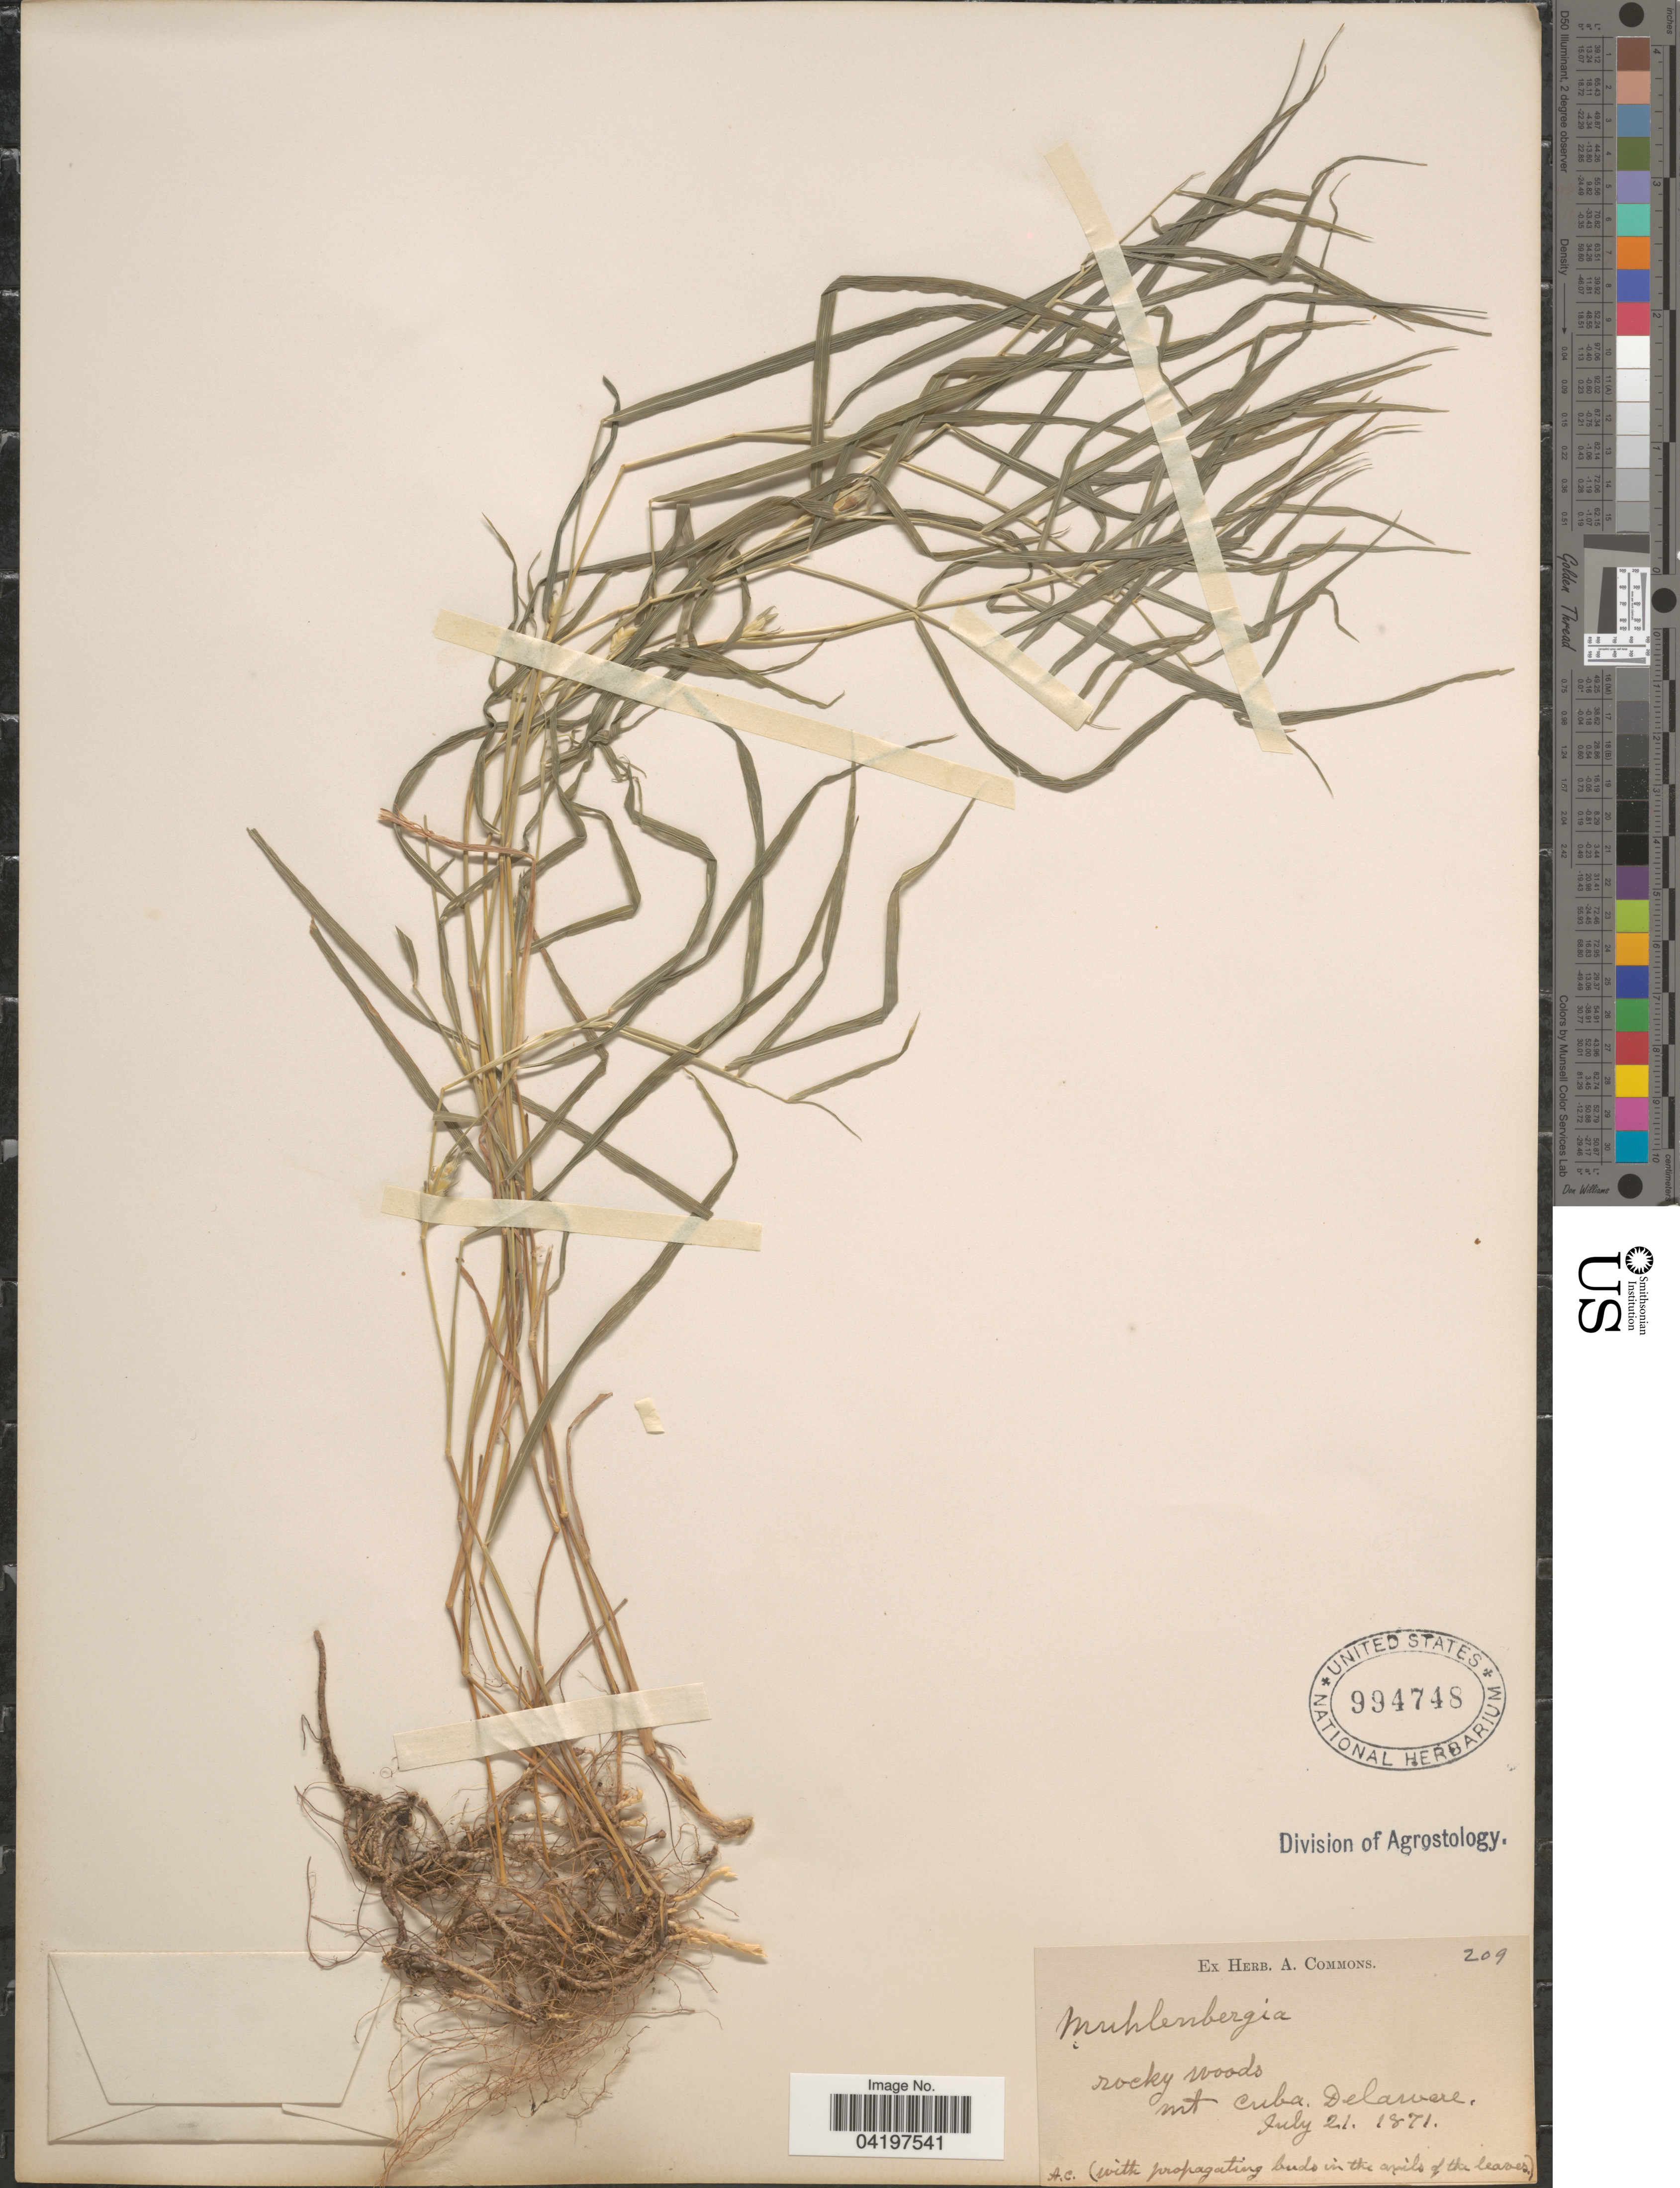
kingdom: Plantae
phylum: Tracheophyta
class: Liliopsida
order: Poales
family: Poaceae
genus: Muhlenbergia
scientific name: Muhlenbergia sobolifera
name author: (Muhl. ex Willd.) Trin.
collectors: A. Commons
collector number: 209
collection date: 1871-07-21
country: United States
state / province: Delaware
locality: Mt Cuba.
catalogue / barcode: US 994748